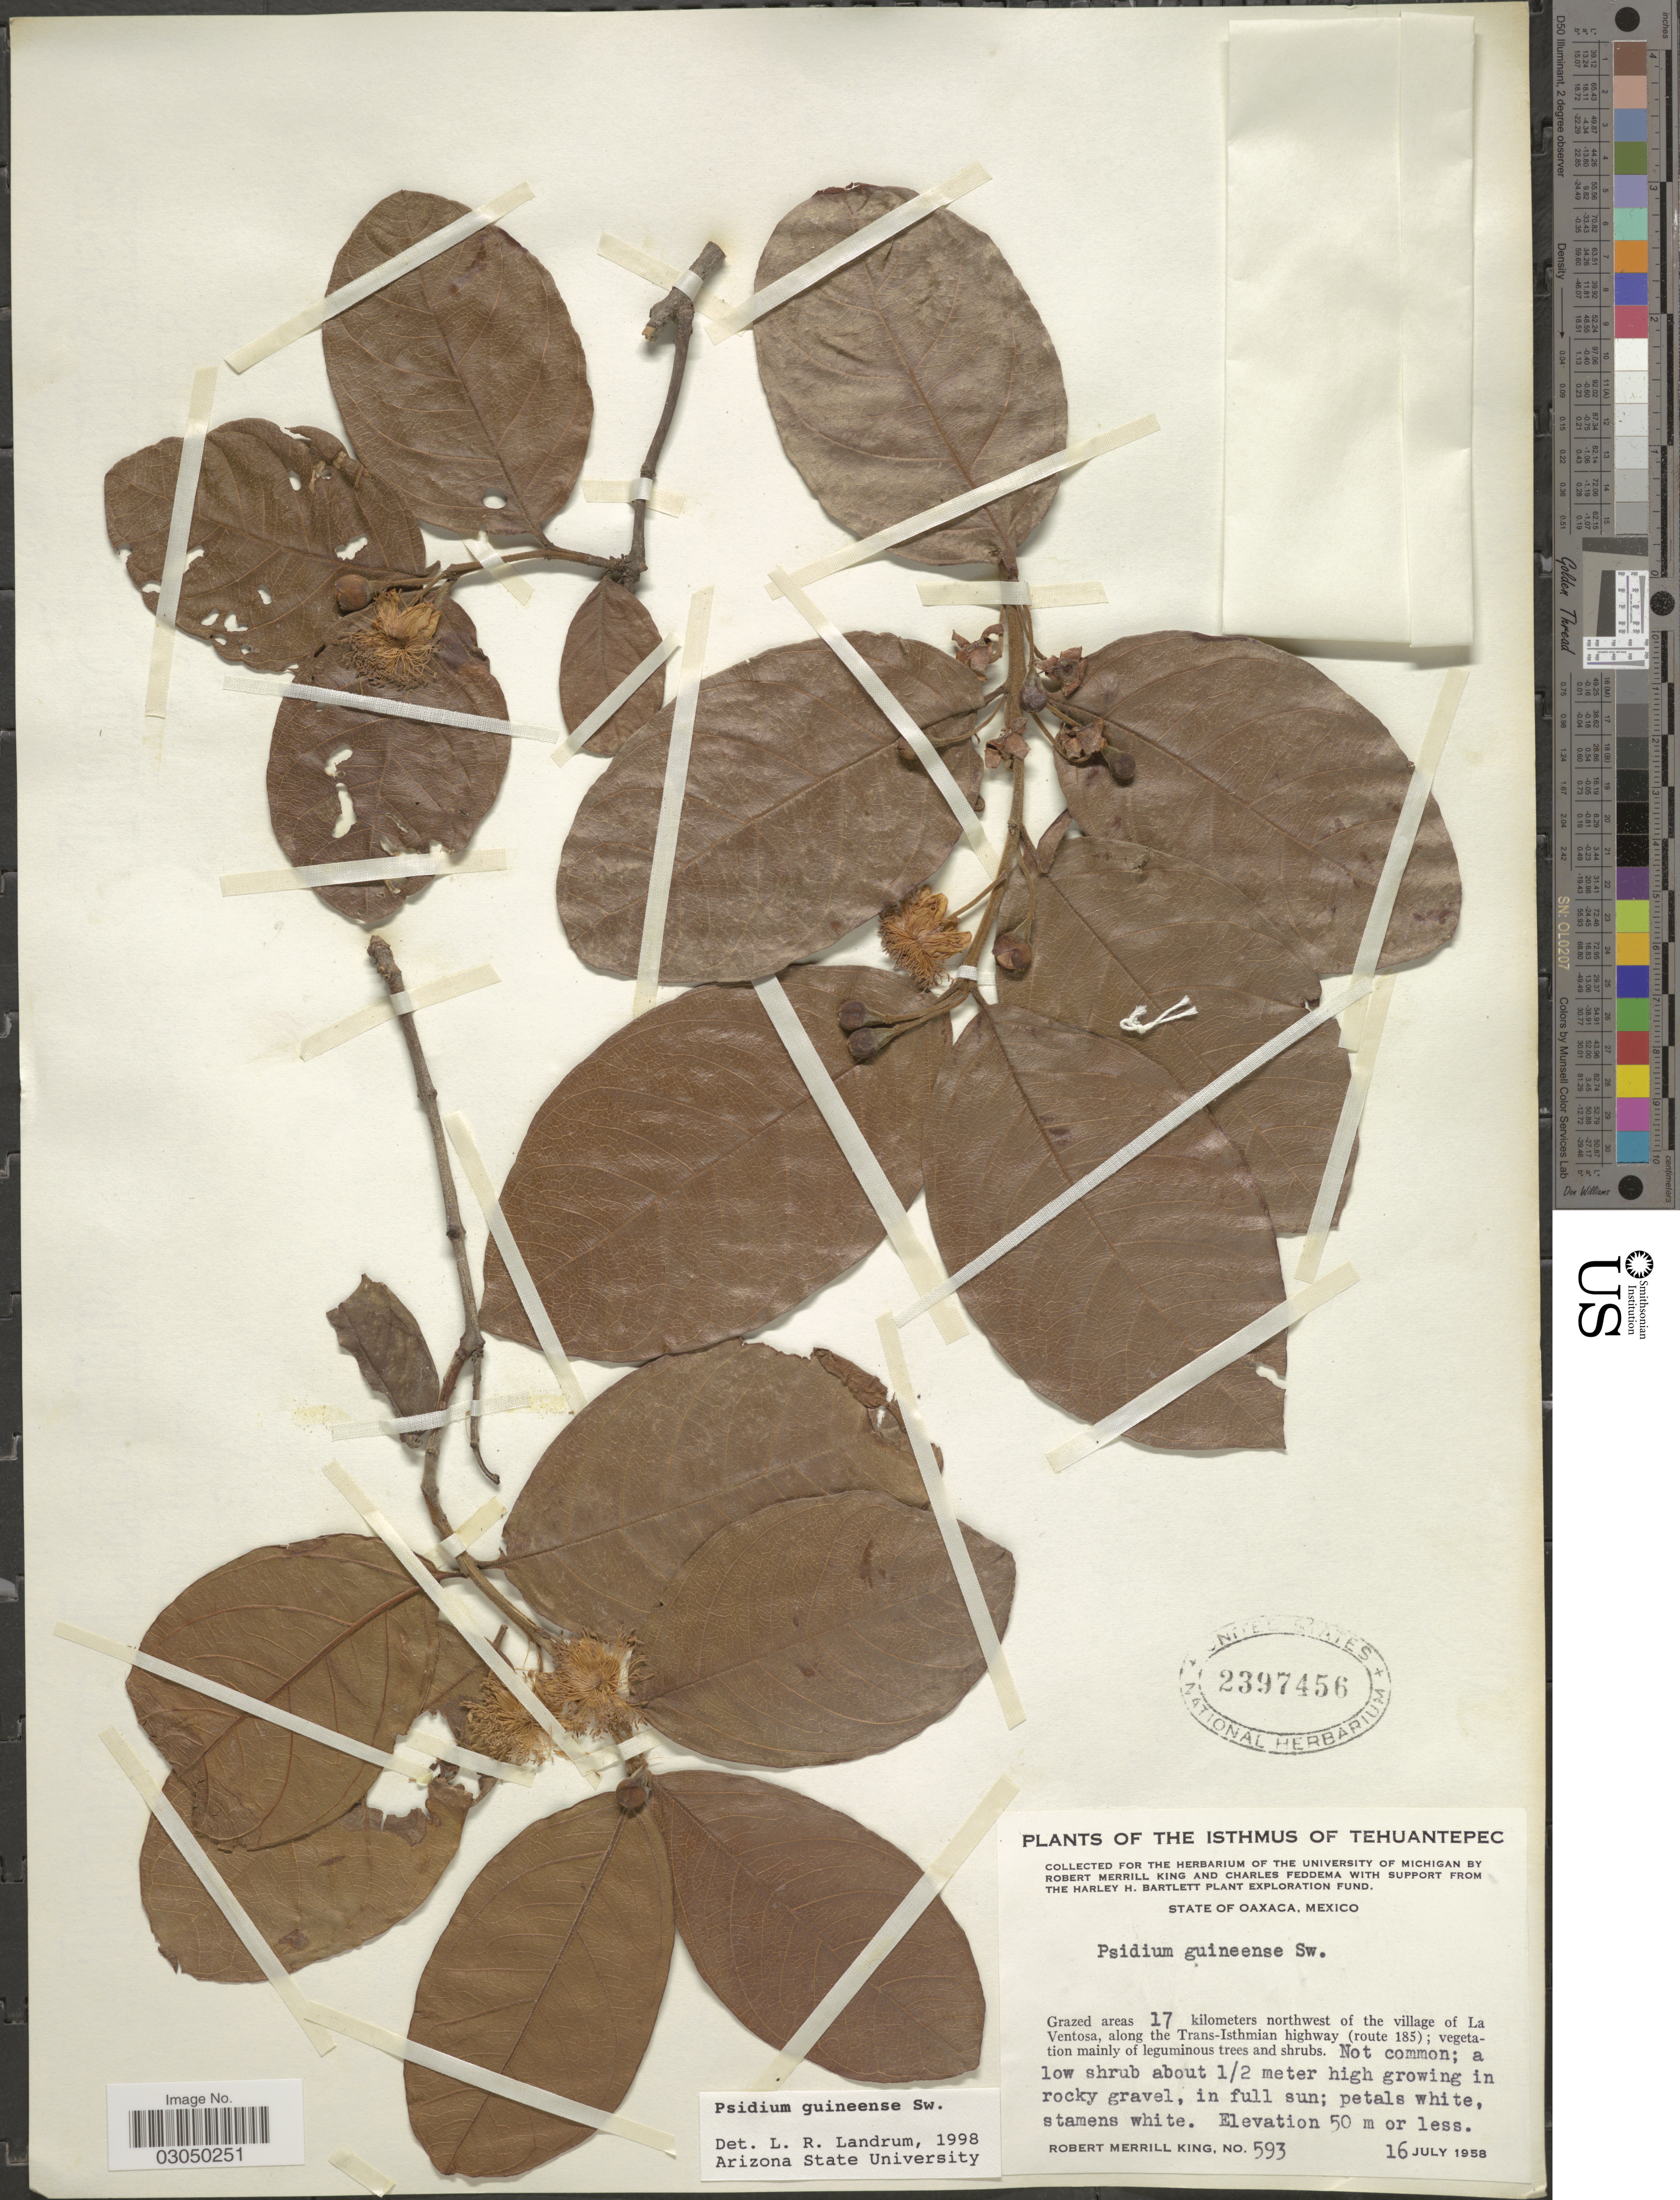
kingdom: Plantae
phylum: Tracheophyta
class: Magnoliopsida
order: Myrtales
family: Myrtaceae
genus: Psidium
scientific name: Psidium guineense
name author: Sw.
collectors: R. M. King & C. Feddema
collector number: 593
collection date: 1958-07-16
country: Mexico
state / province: Oaxaca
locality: Isthmus of Tehuantepec. State of Oaxaca. Grazed areas 17 kilometers northwest of the village of La Ventosa, along the Trans-Isthmian highway (route 185).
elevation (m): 50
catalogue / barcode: US 2397456